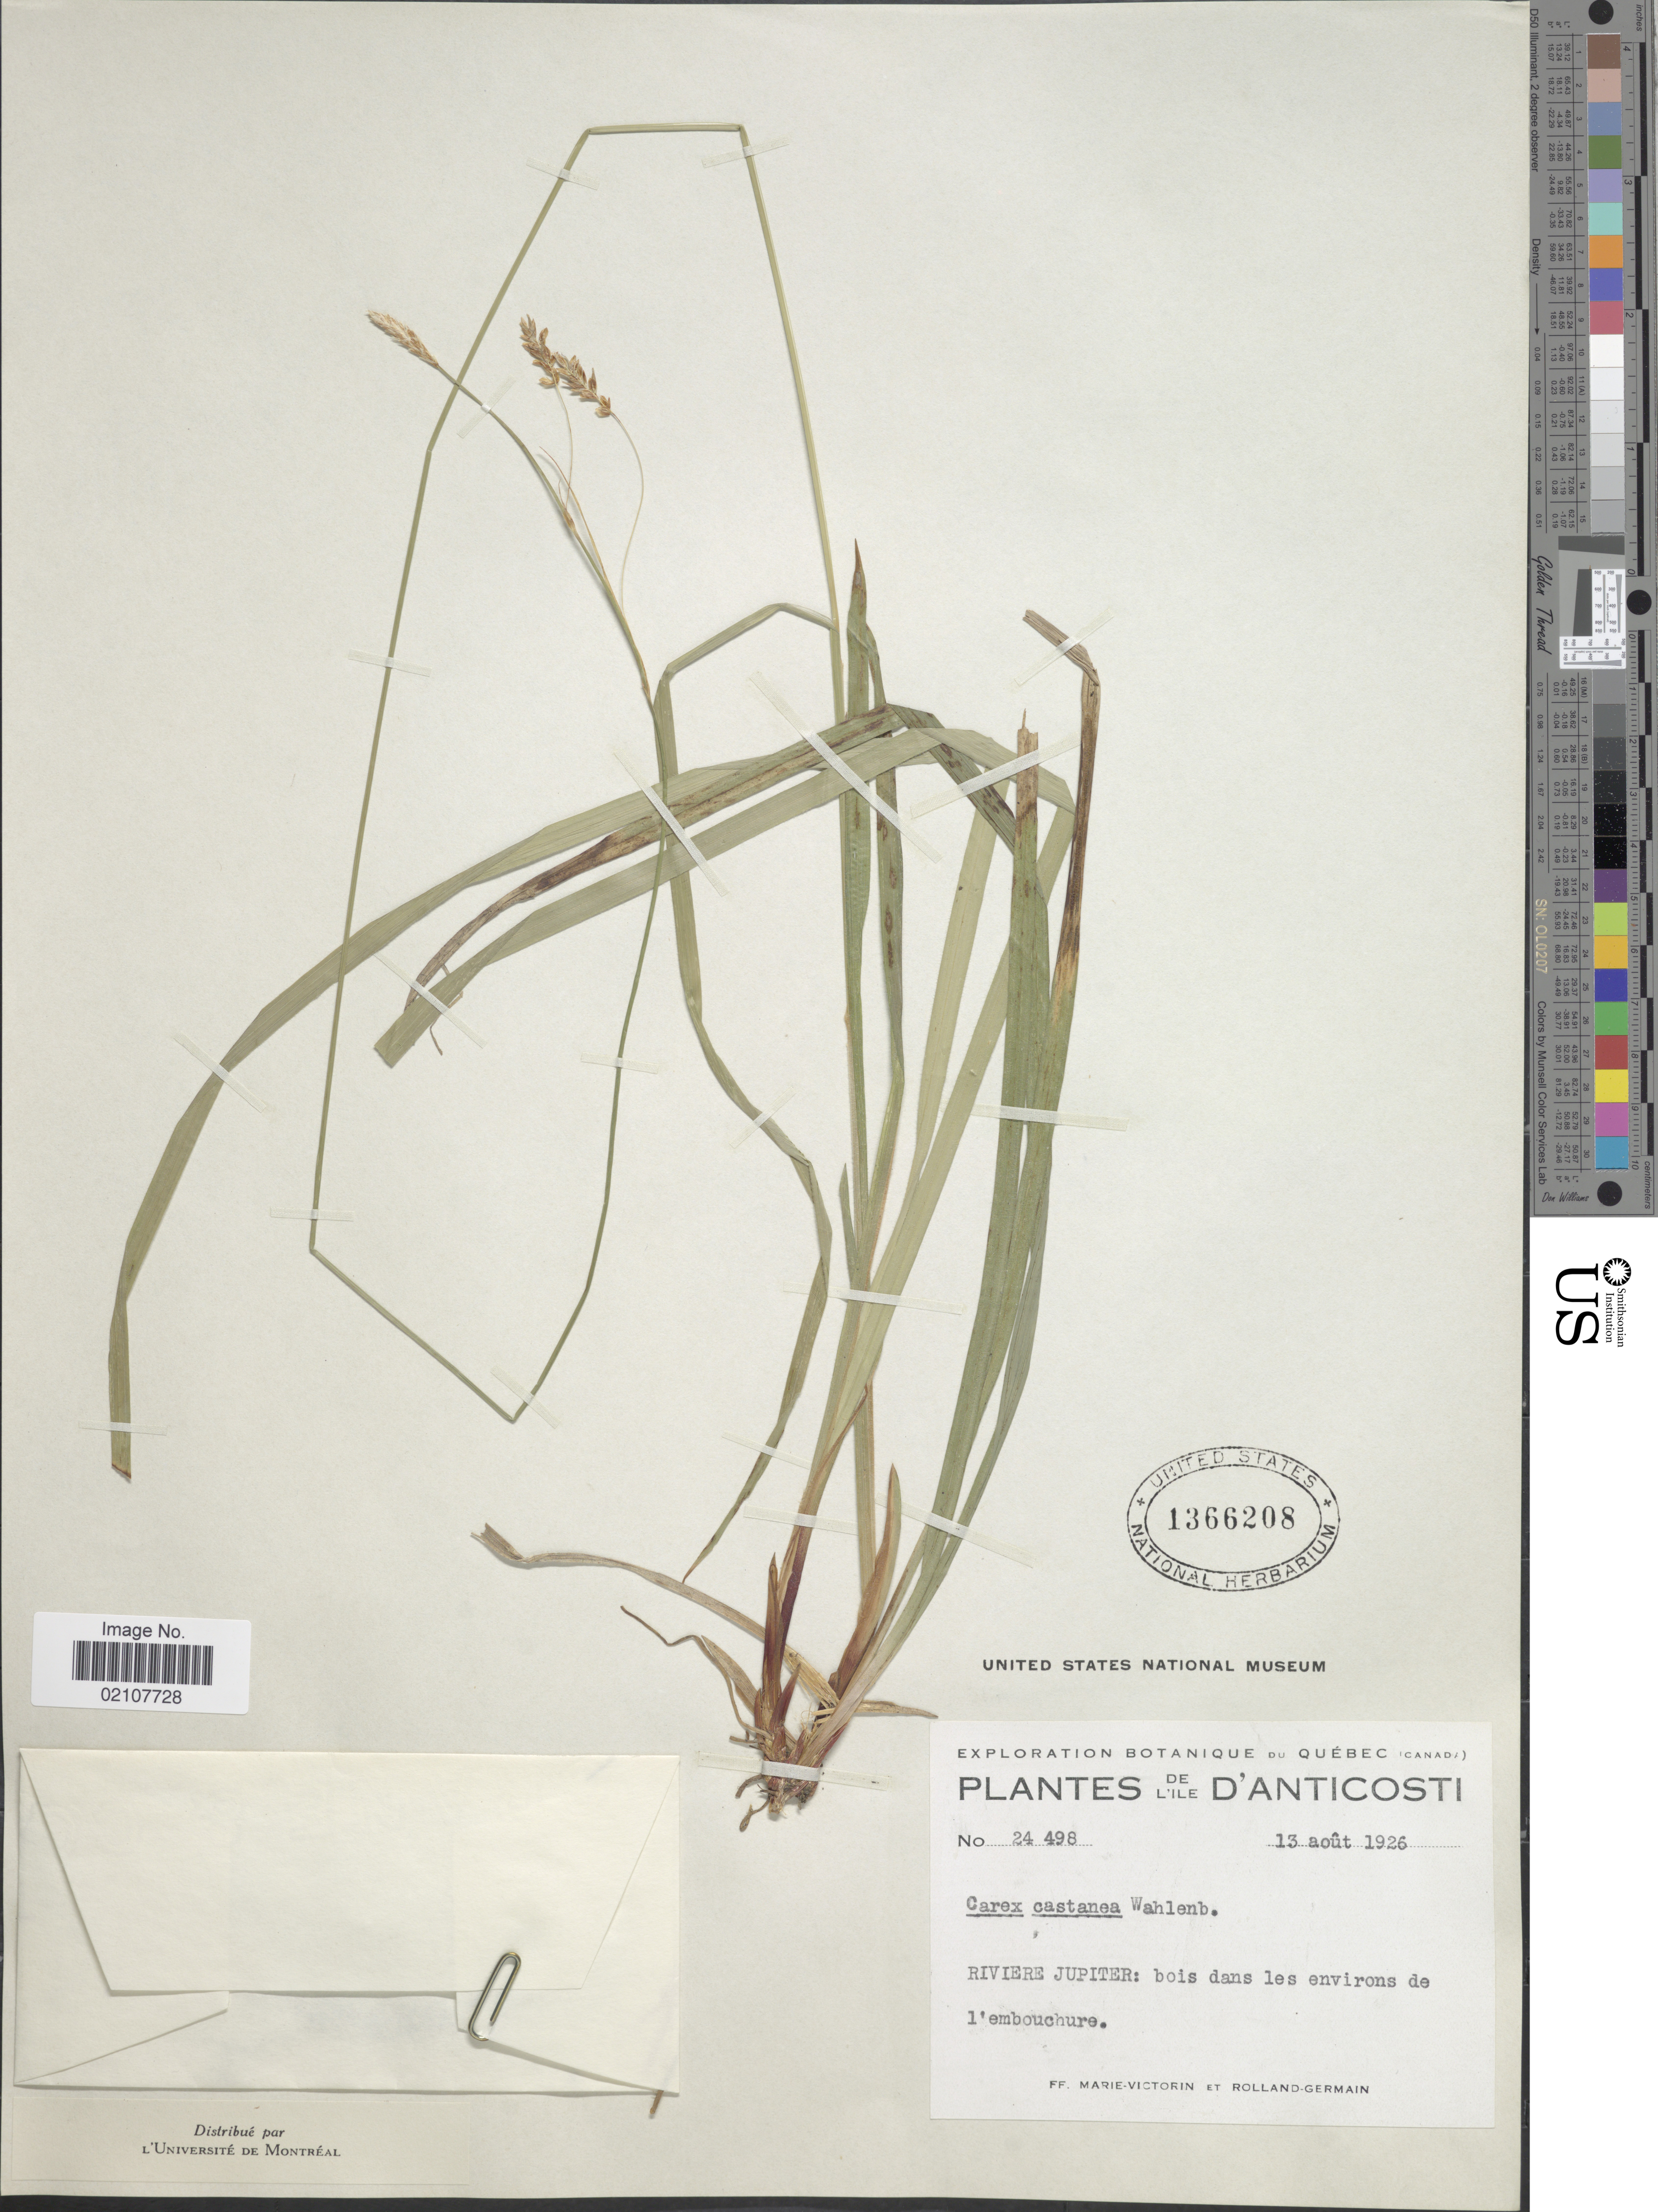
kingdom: Plantae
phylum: Tracheophyta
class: Liliopsida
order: Poales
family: Cyperaceae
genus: Carex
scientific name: Carex castanea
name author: Wahlenb.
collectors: F. Marie-Victorin & Rolland-Germain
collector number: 24498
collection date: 1926-08-13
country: Canada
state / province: Quebec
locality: Quebec (Canada), Riviere Jupiter: bois dans les environs de l'embouchure.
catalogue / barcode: US 1366208